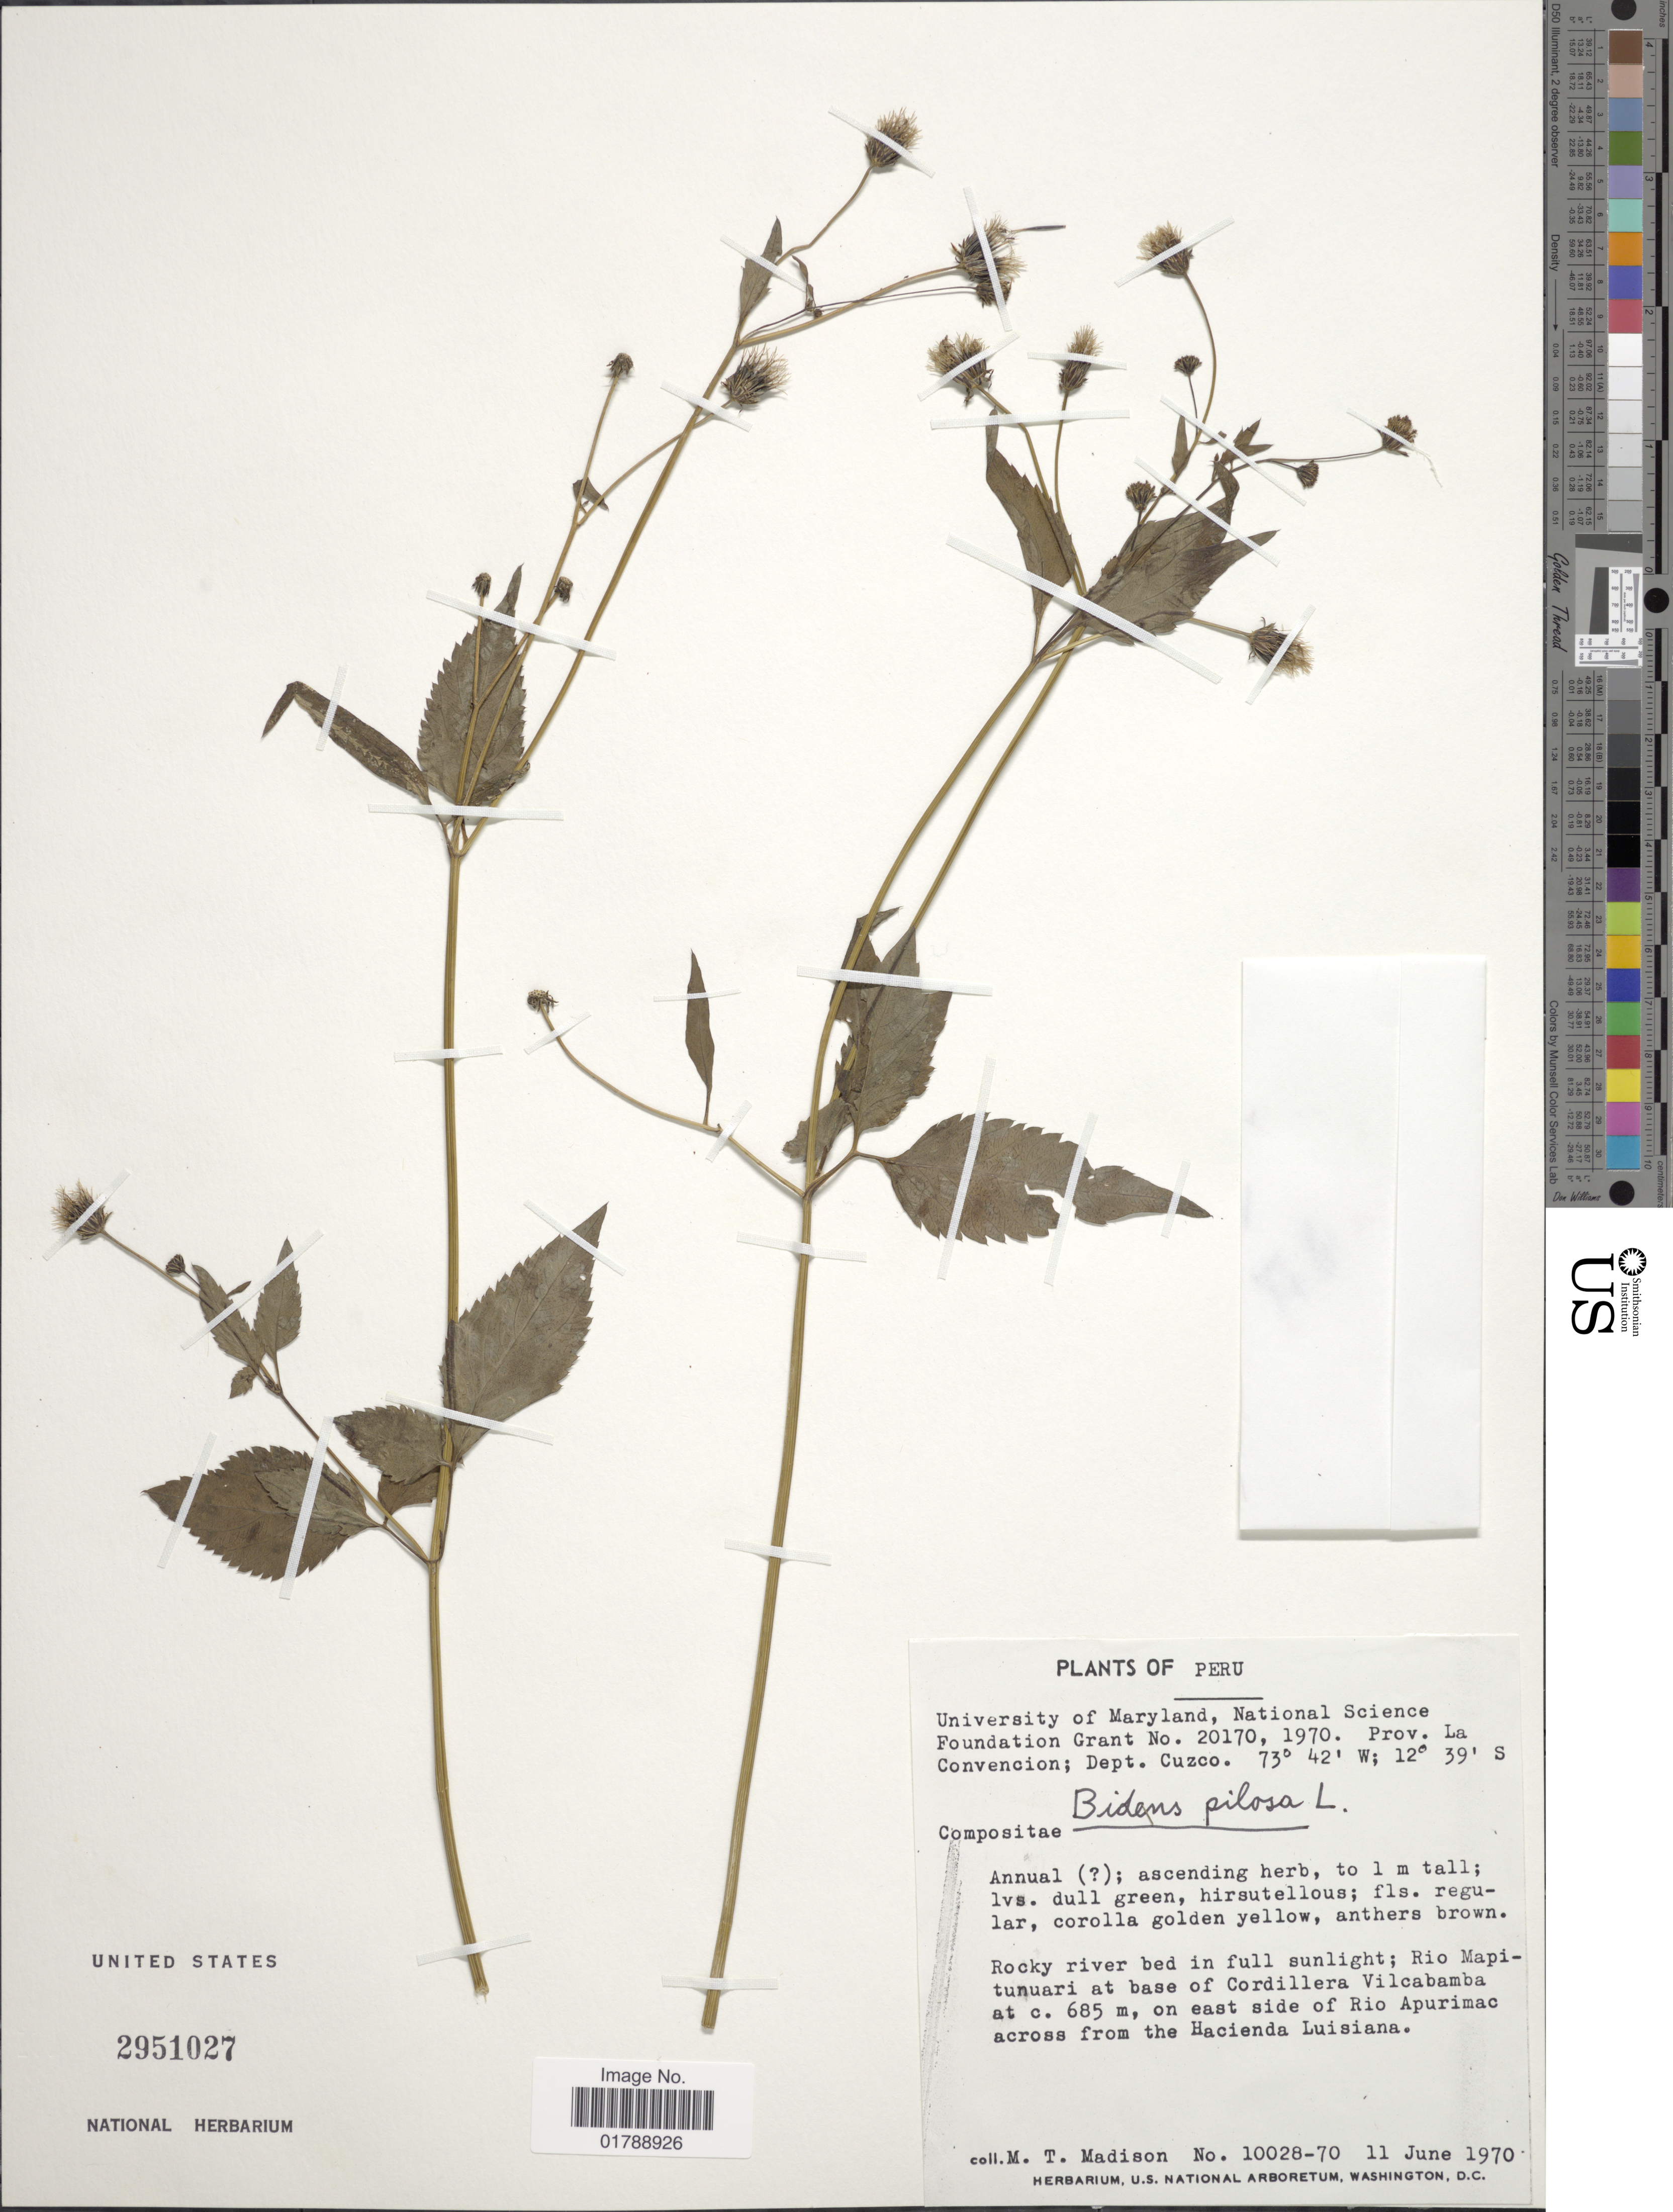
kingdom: Plantae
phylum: Tracheophyta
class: Magnoliopsida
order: Asterales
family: Asteraceae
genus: Bidens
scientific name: Bidens pilosa var. radiata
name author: (Sch. Bip.) J.A. Schmidt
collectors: M. T. Madison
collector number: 10028-70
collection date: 1970-06-11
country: Peru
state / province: Cusco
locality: Prov. La Convencion. Rio Mapitunuari at base of Cordillera Vilcabamba, on east side of Rio Apurimac across from the Hacienda Luisiana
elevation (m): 685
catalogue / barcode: US 2951027